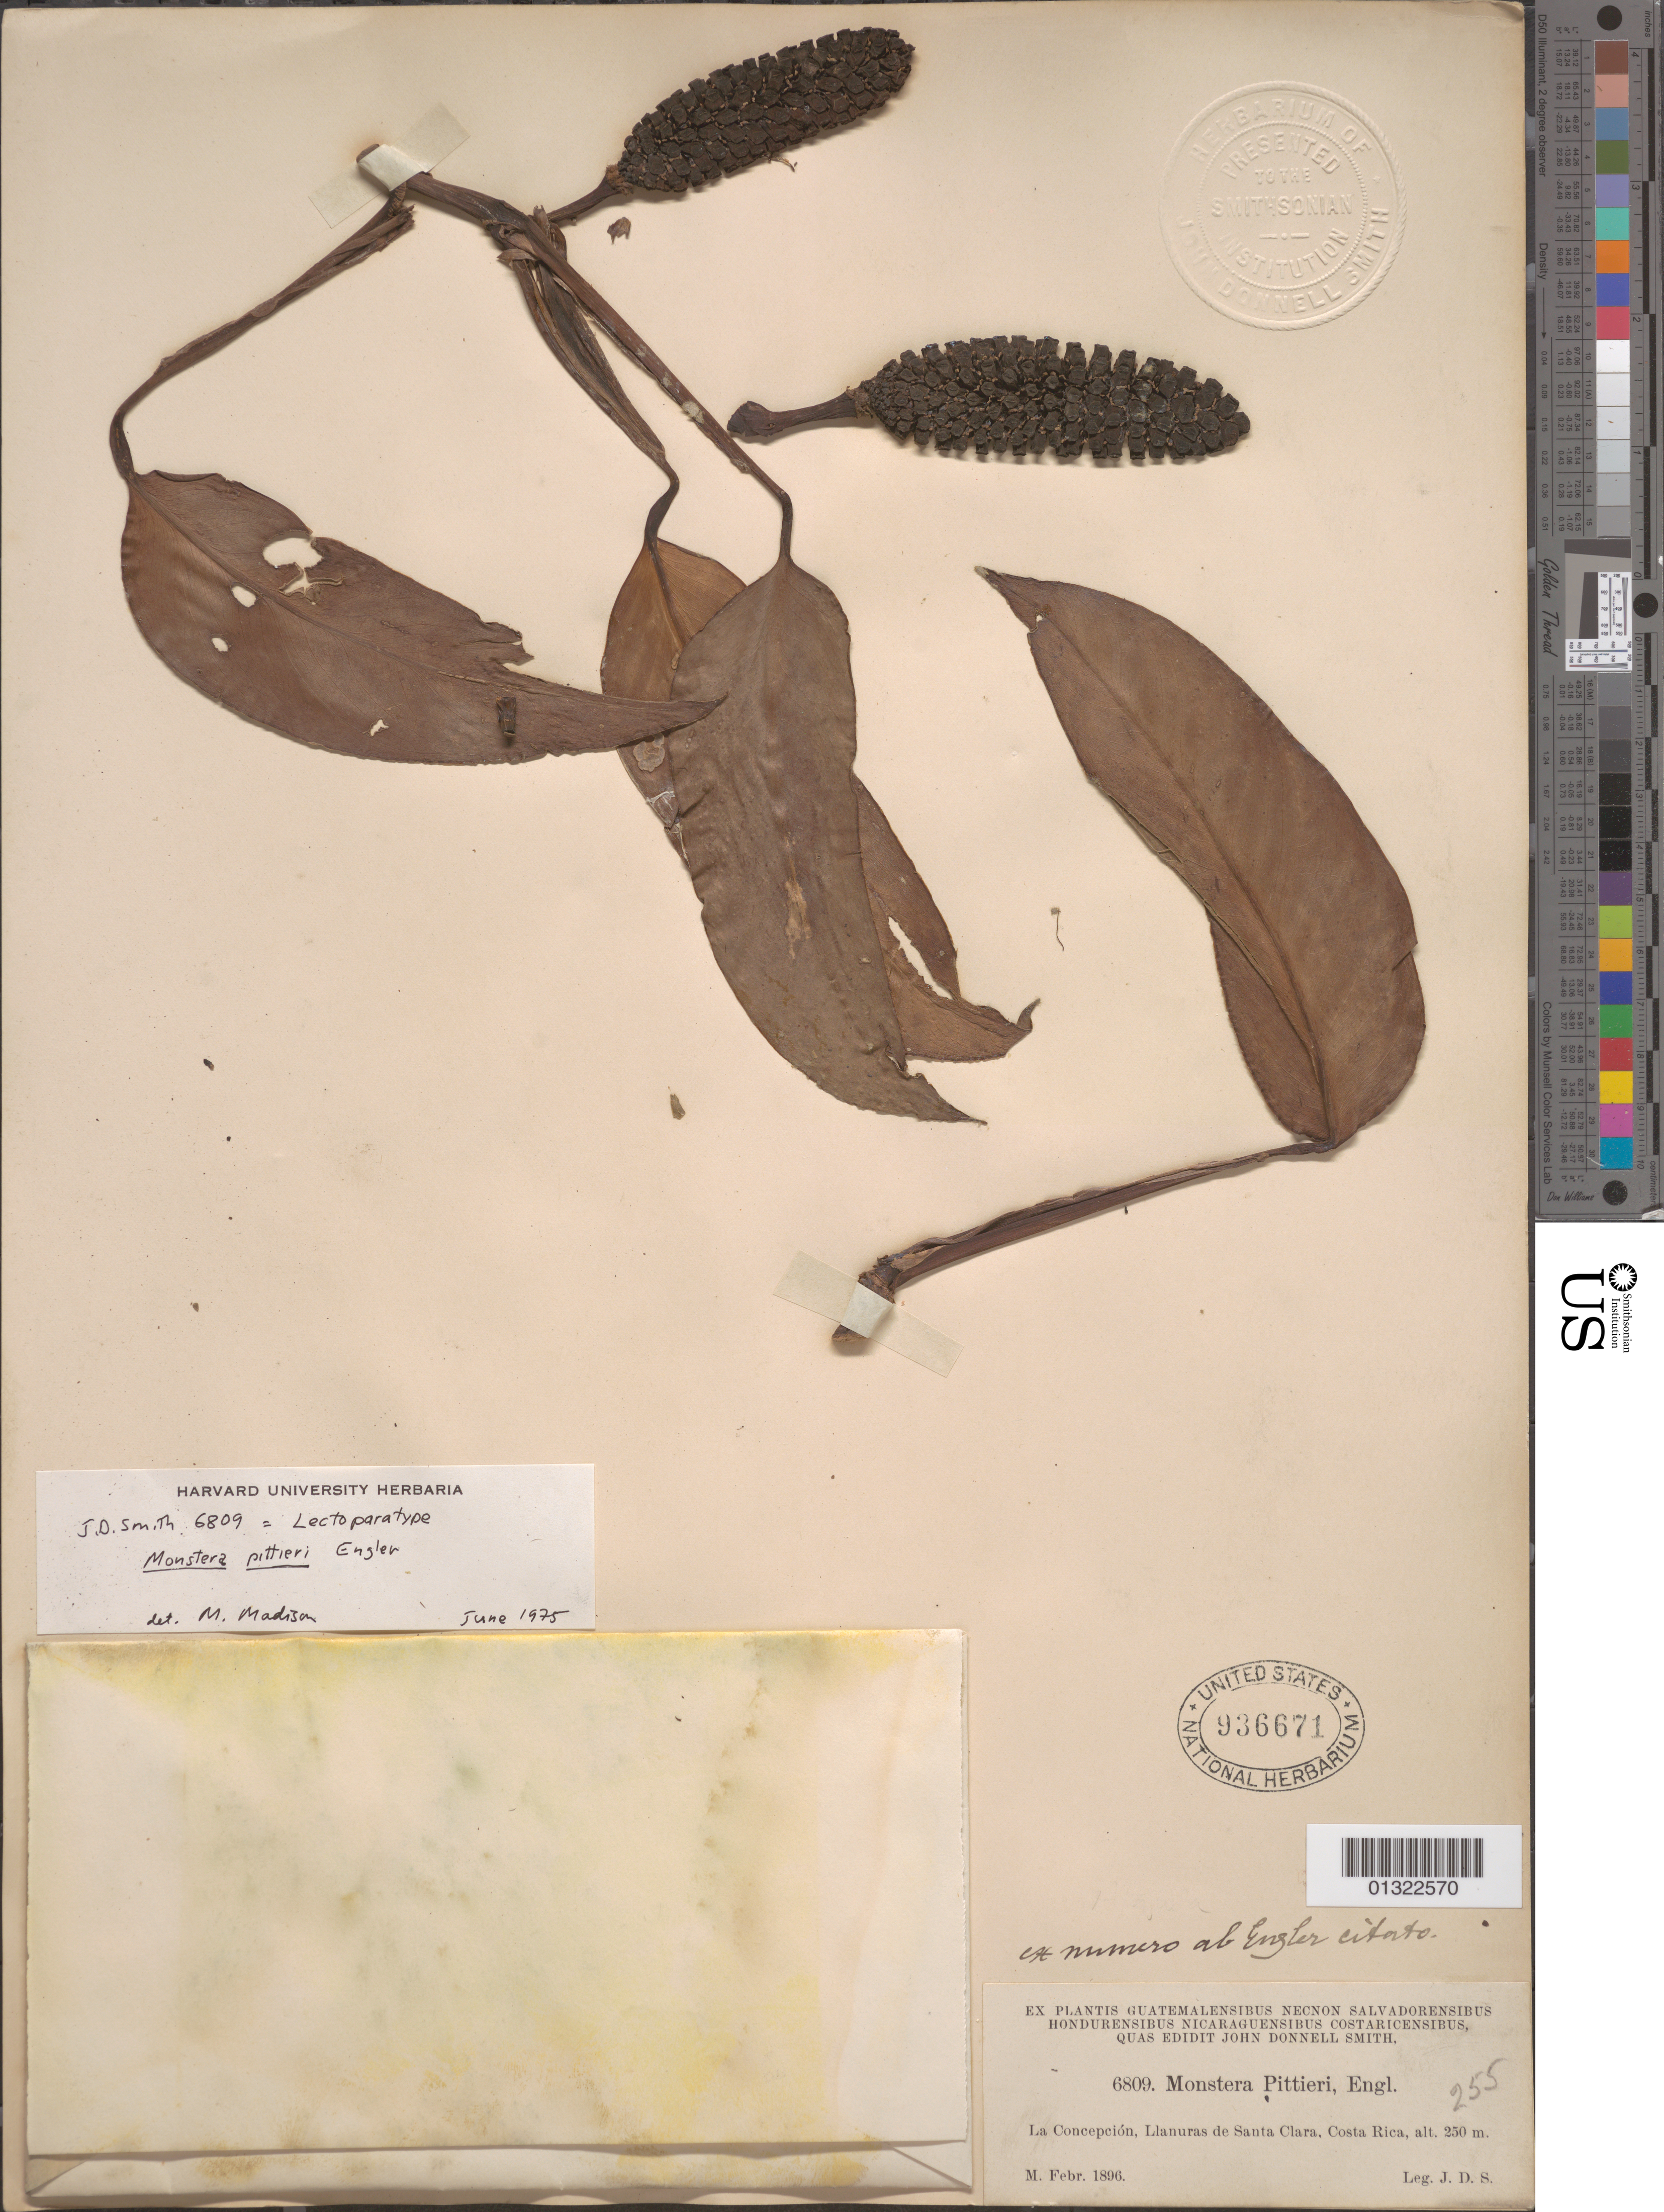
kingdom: Plantae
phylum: Tracheophyta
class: Liliopsida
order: Alismatales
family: Araceae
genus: Monstera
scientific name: Monstera pittieri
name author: Engl.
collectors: J. Donnell Smith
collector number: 6809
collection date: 1896-02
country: Costa Rica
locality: La Concepción, Llanuras de Santa Clara.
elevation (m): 250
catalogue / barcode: US 936671